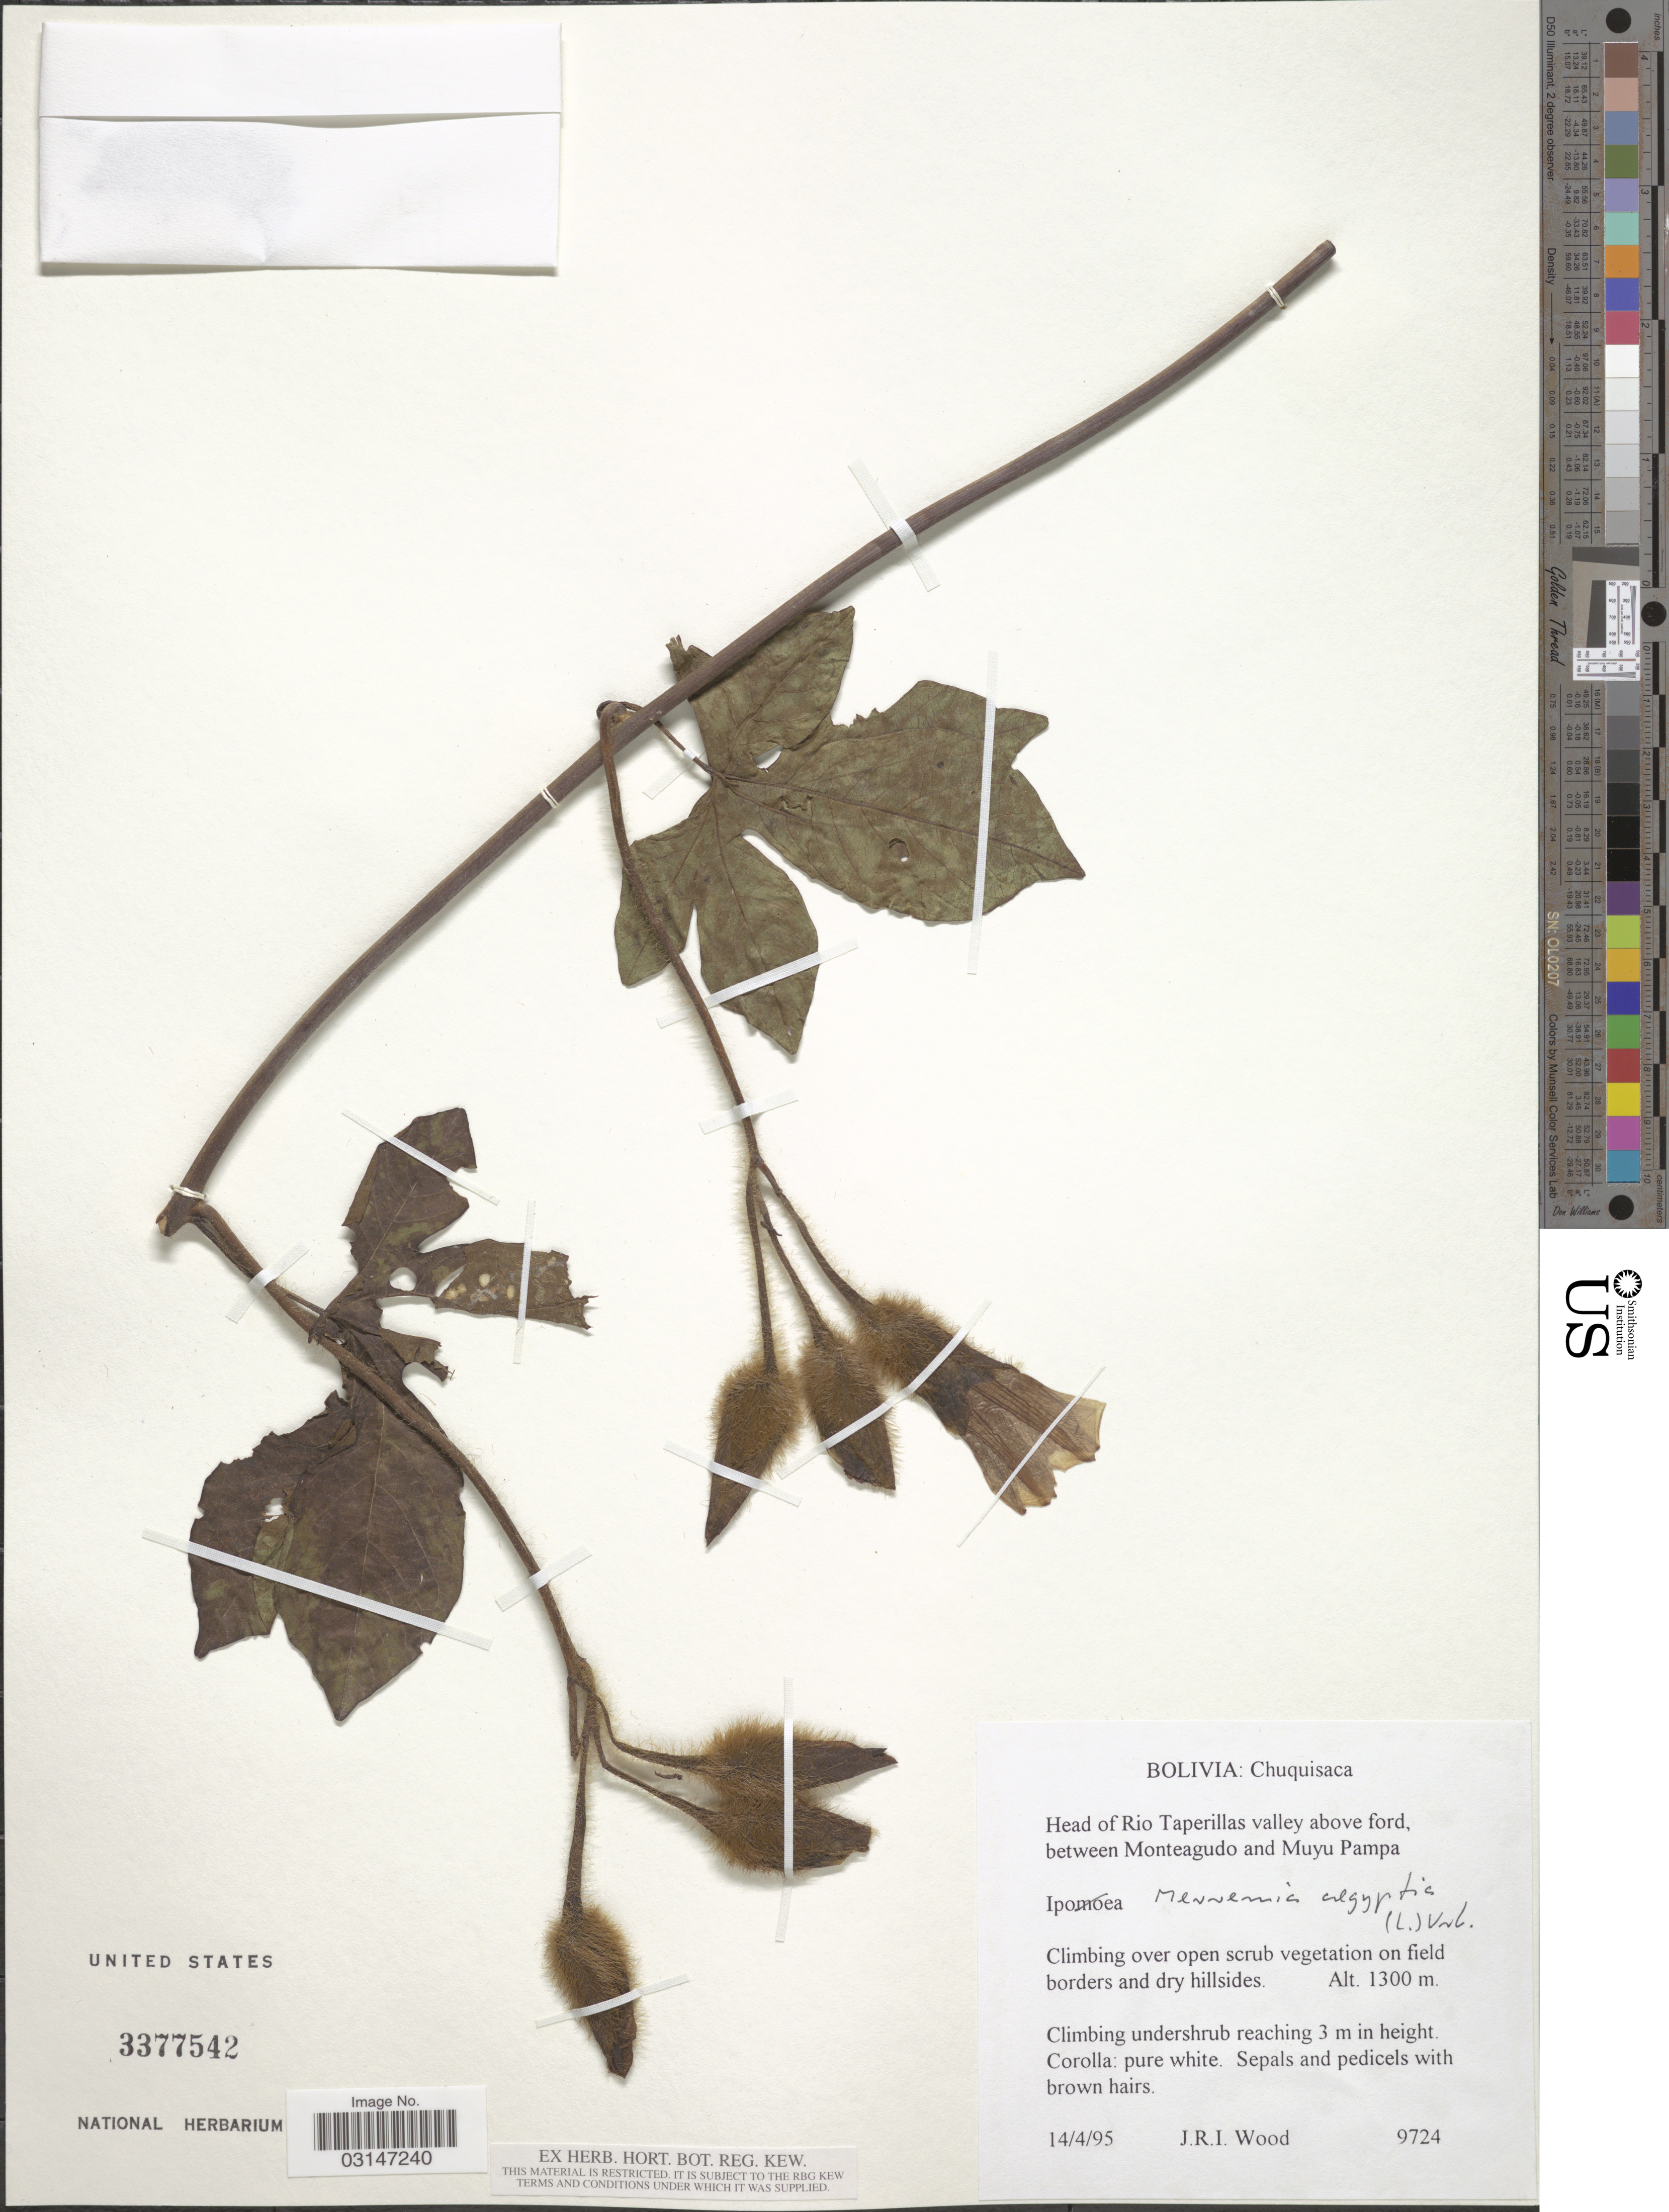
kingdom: Plantae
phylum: Tracheophyta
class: Magnoliopsida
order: Solanales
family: Convolvulaceae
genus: Merremia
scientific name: Merremia aegyptia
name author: (L.) Urb.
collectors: J. R. I. Wood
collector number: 9724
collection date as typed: Transcribed d/m/y: 14/4/95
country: Bolivia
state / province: Chuquisaca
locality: Head of Rio Taperillas valley above ford, between Monteagudo and Muyu Pampa.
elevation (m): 1300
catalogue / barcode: US 3377542